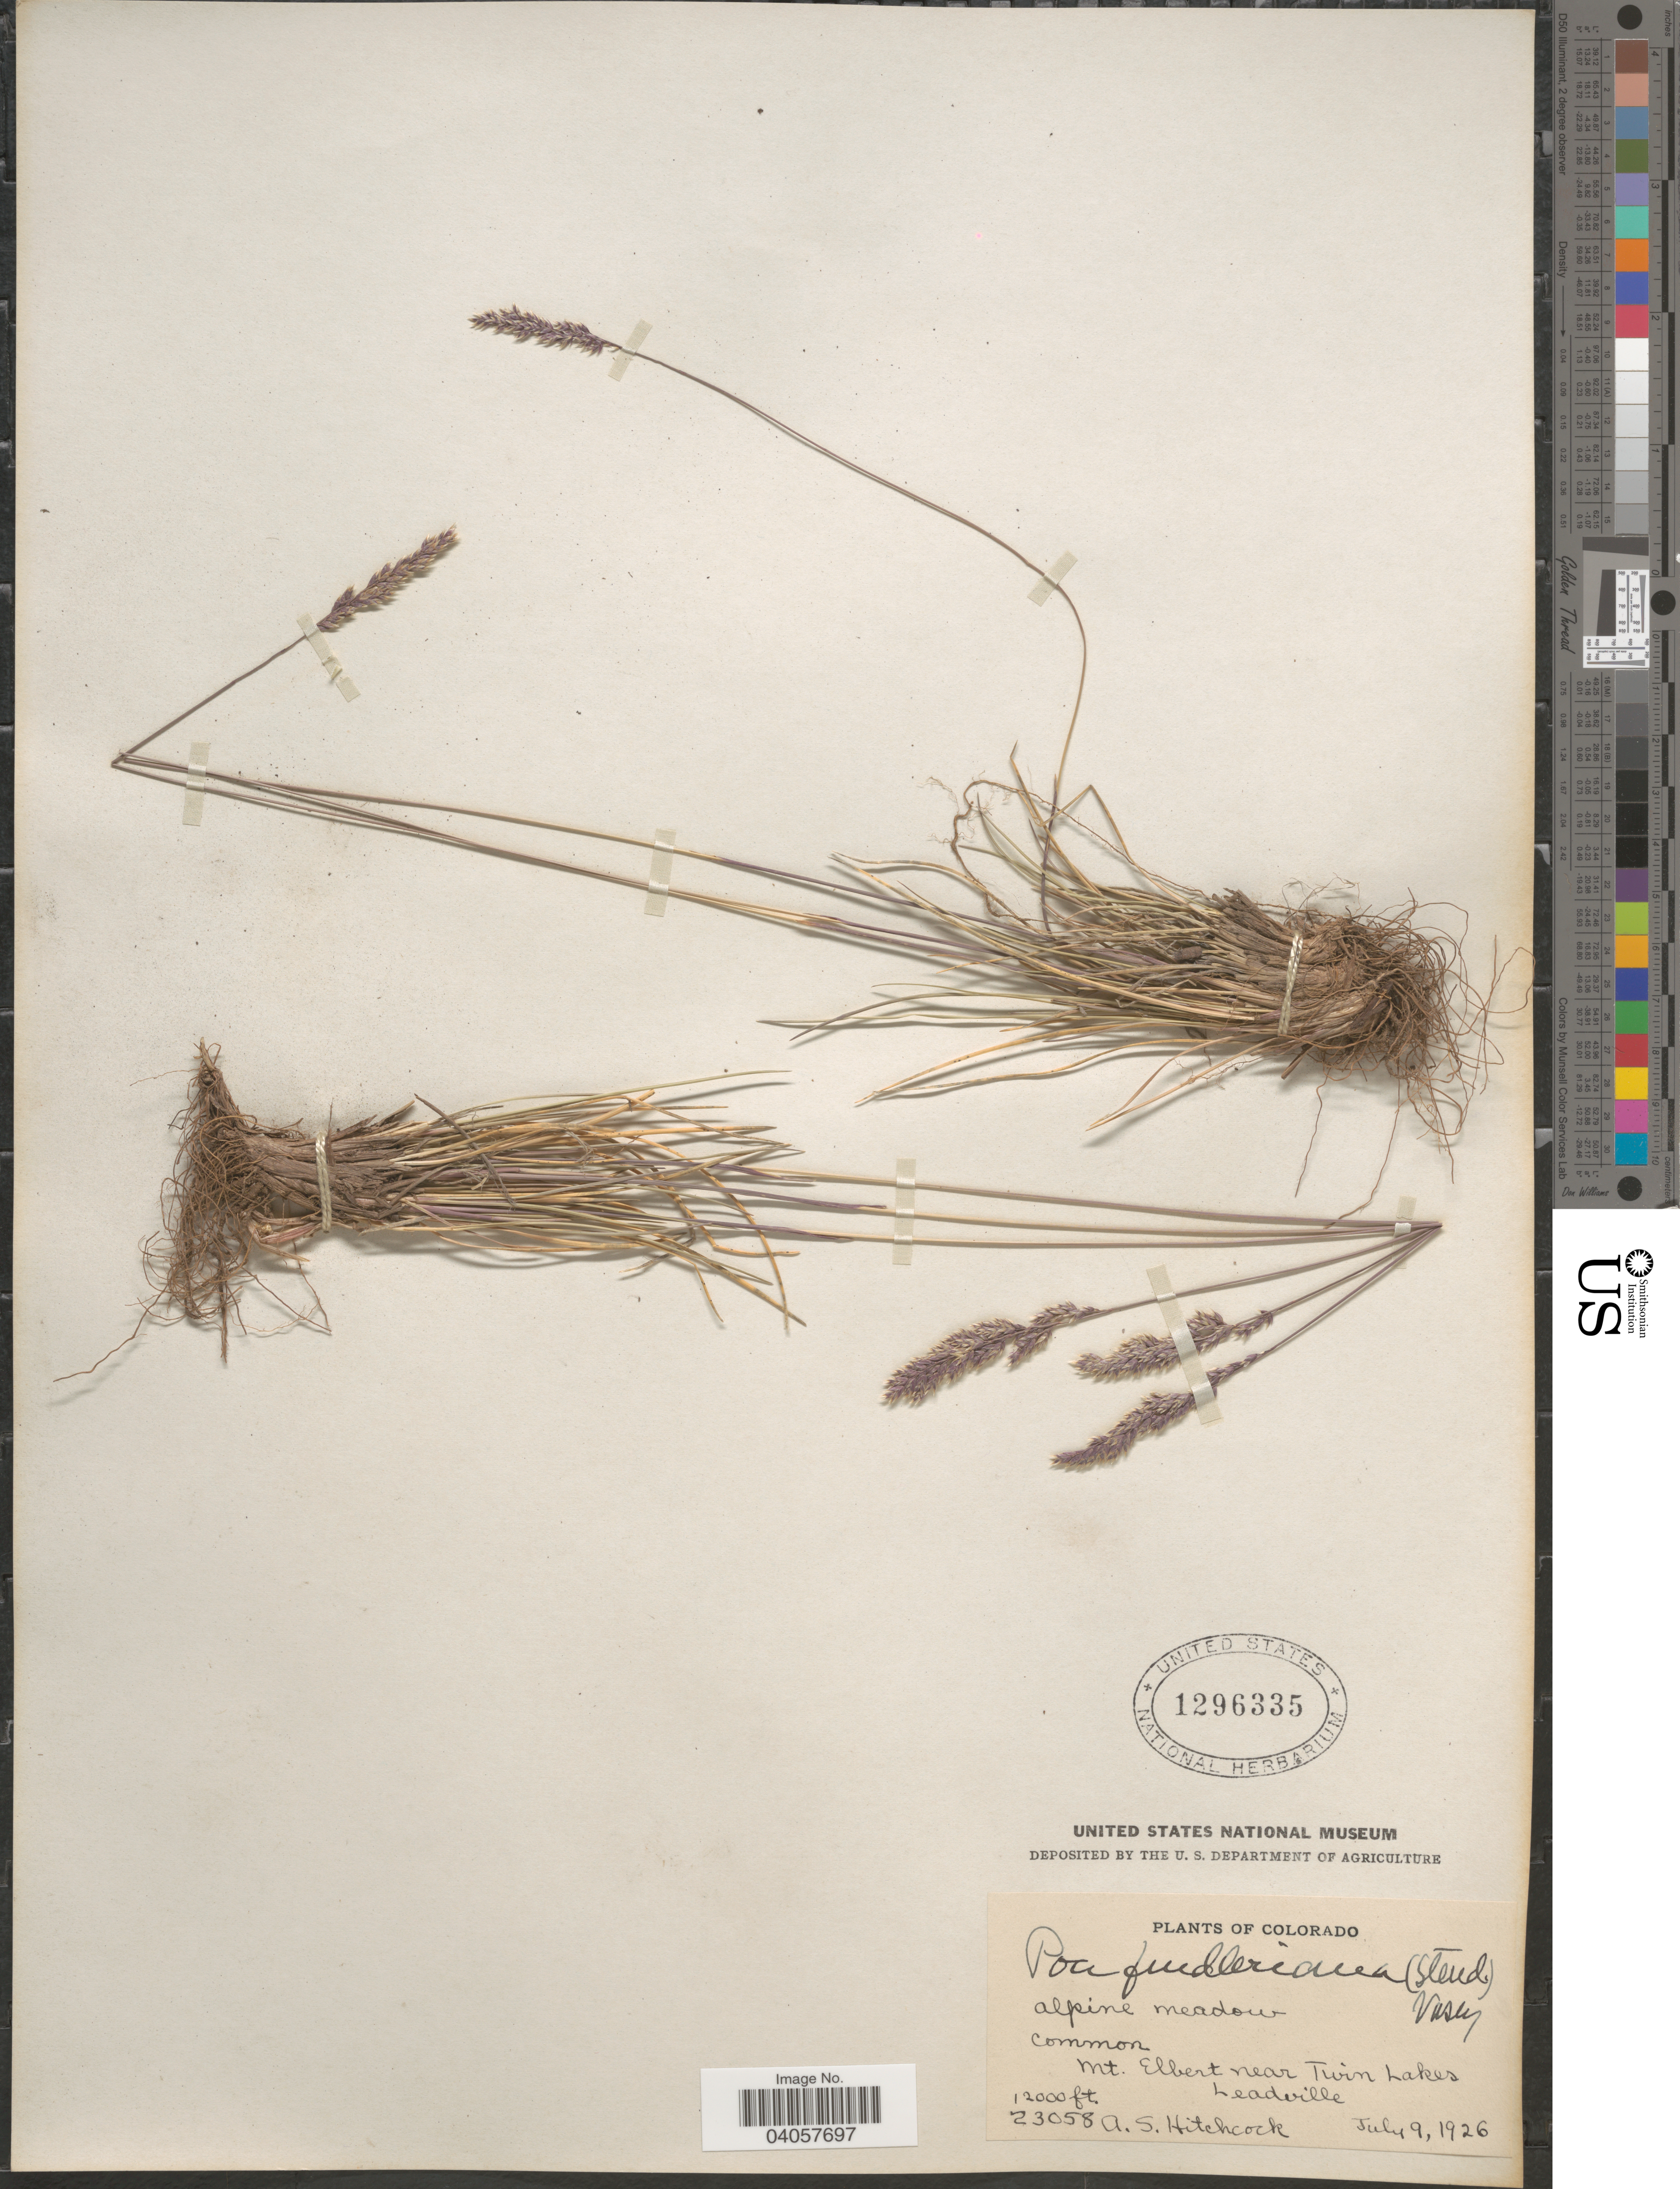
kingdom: Plantae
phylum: Tracheophyta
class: Liliopsida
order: Poales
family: Poaceae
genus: Poa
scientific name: Poa fendleriana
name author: (Steud.) Vasey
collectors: A. S. Hitchcock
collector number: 23058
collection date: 1926-07-09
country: United States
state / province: Colorado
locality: Mt. Elbert near Twin Lakes. Leadville.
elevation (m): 3658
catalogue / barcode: US 1296335